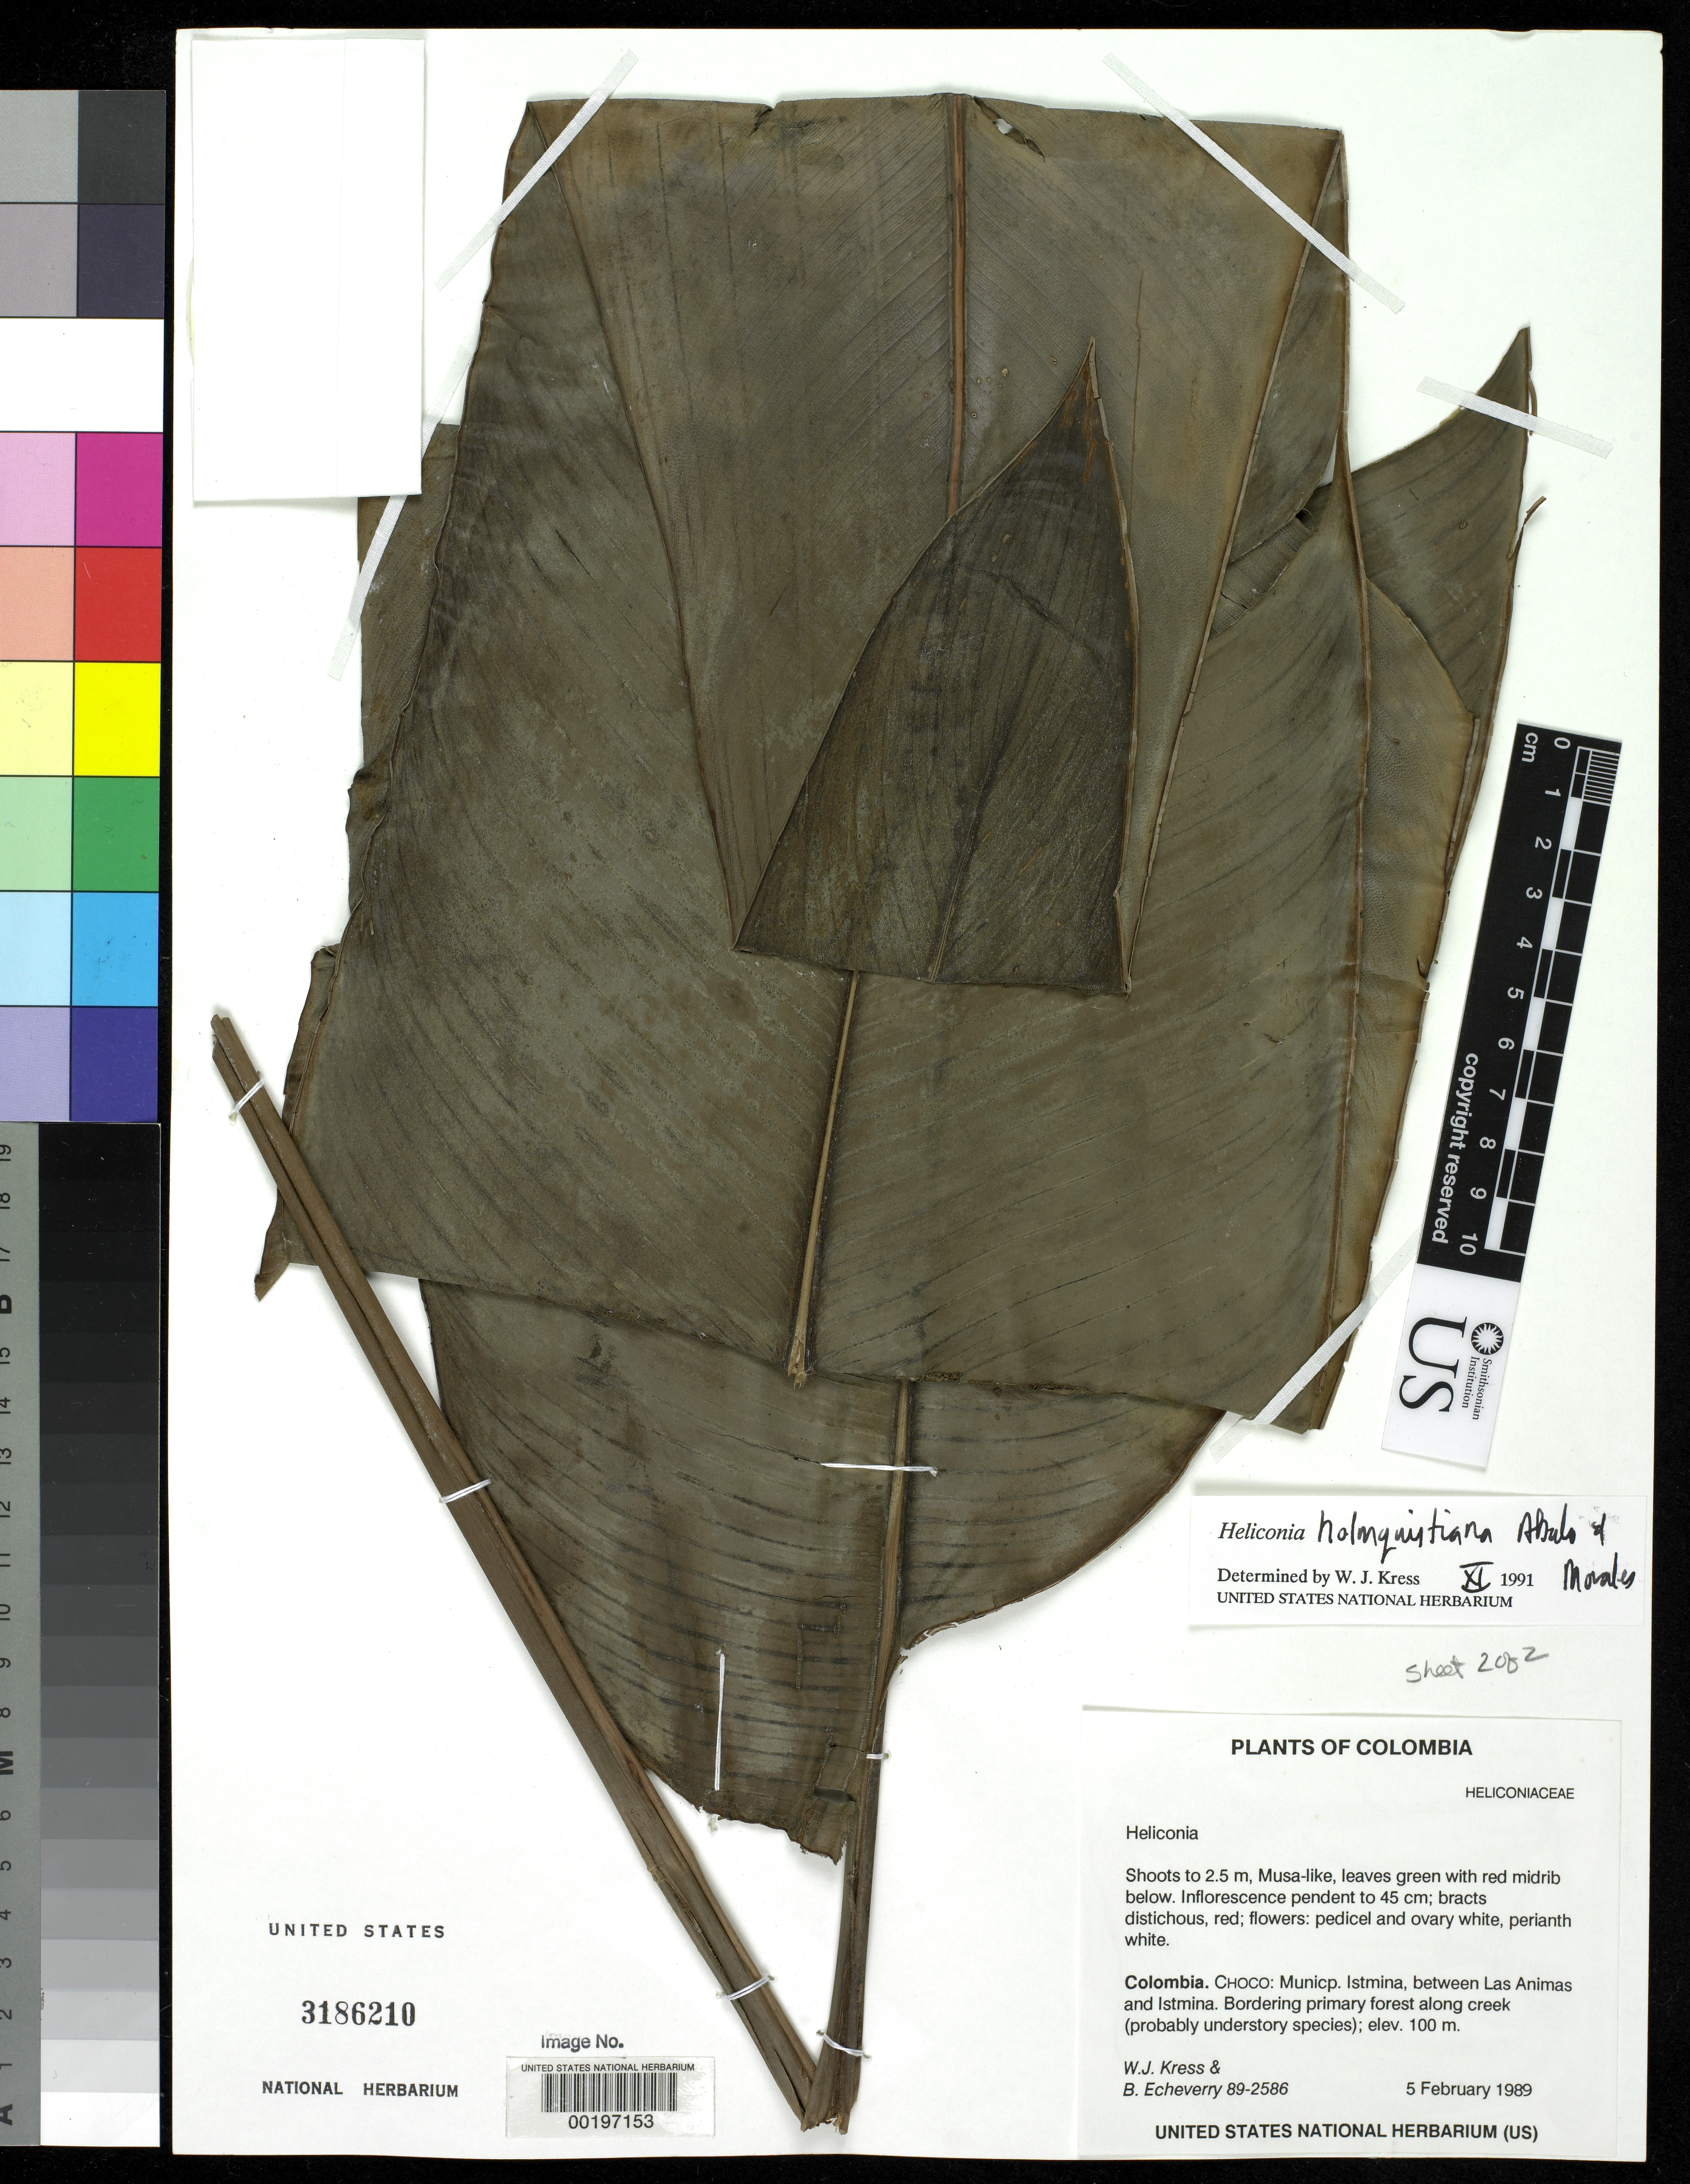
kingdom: Plantae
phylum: Tracheophyta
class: Liliopsida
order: Zingiberales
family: Heliconiaceae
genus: Heliconia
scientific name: Heliconia holmquistiana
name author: Abalo & G. Morales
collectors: W. J. Kress & B. Echeverry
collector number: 89-2586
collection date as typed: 05 Feb 1989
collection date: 1989-02-05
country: Colombia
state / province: Chocó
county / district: Istmina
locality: Between las Animas and IstMina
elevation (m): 100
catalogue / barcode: US 3186210